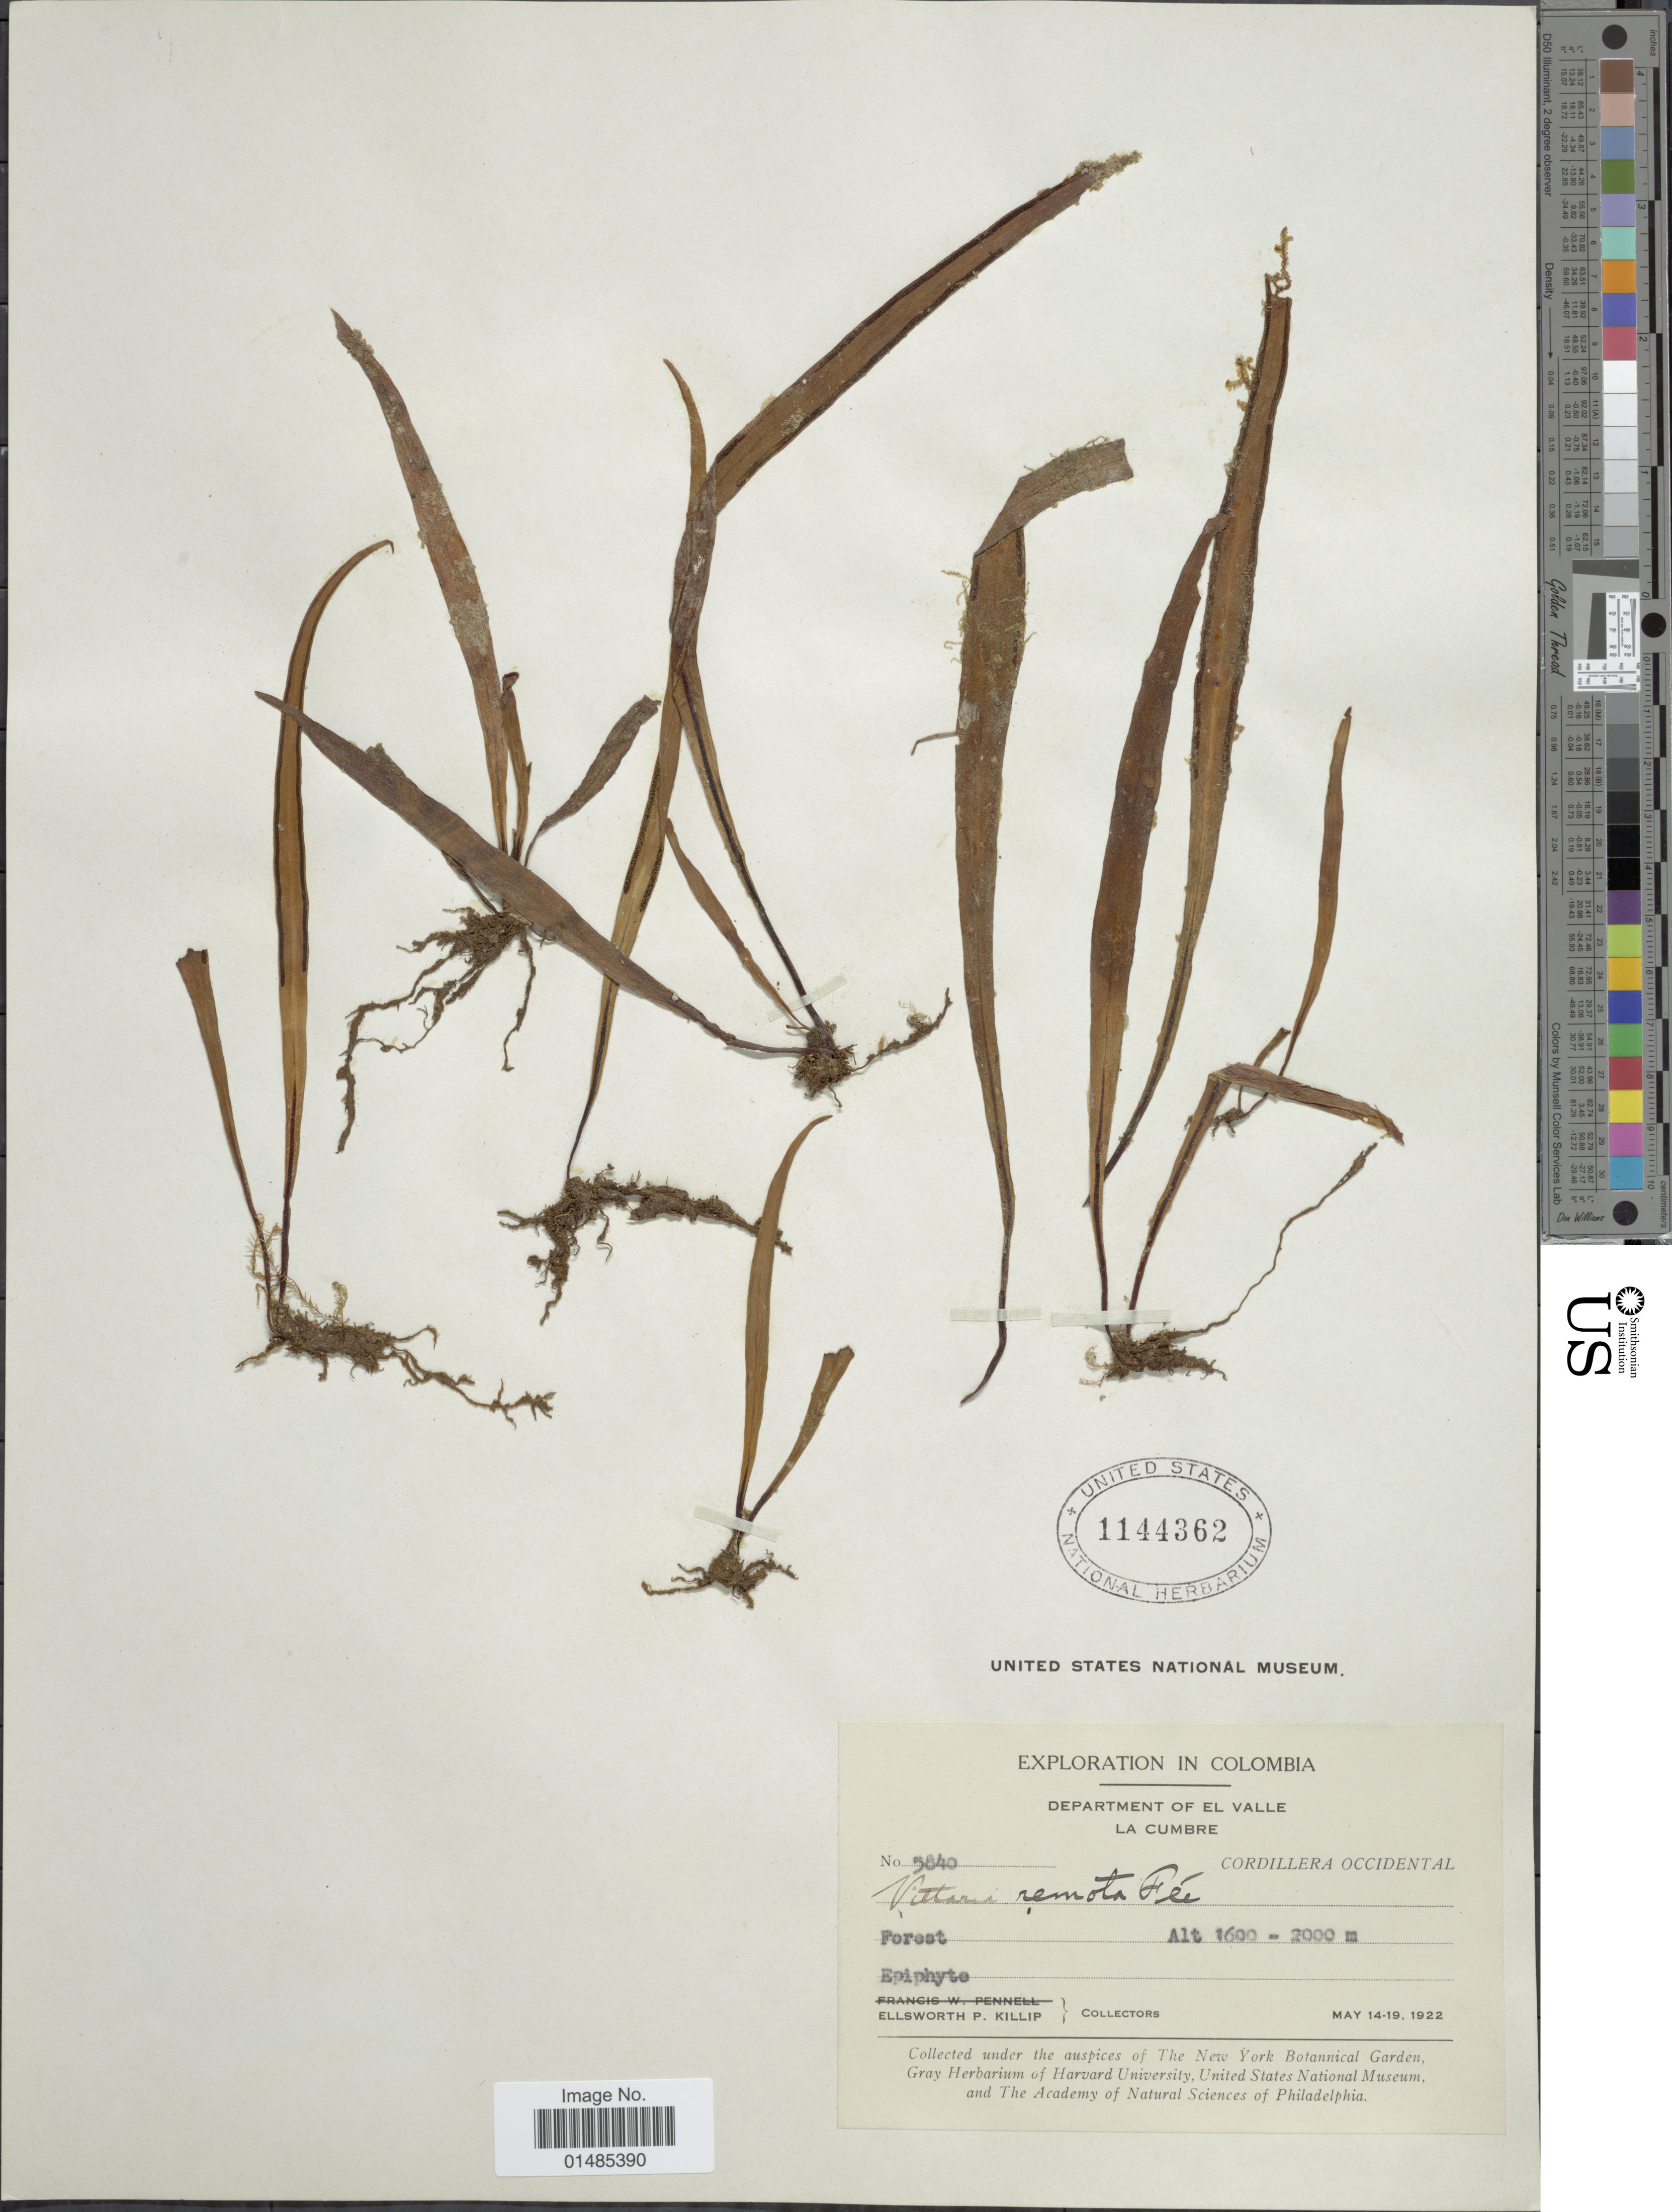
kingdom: Plantae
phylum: Tracheophyta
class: Polypodiopsida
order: Polypodiales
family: Pteridaceae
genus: Radiovittaria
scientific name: Radiovittaria remota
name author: (Fée) E.H. Crane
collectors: E. P. Killip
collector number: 5840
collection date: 1922-05-14/1922-05-19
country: Colombia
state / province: Valle del Cauca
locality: Department of El Valle. La Cumbre. Cordillera Occidental. Forest.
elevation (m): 1600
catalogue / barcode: US 1144362